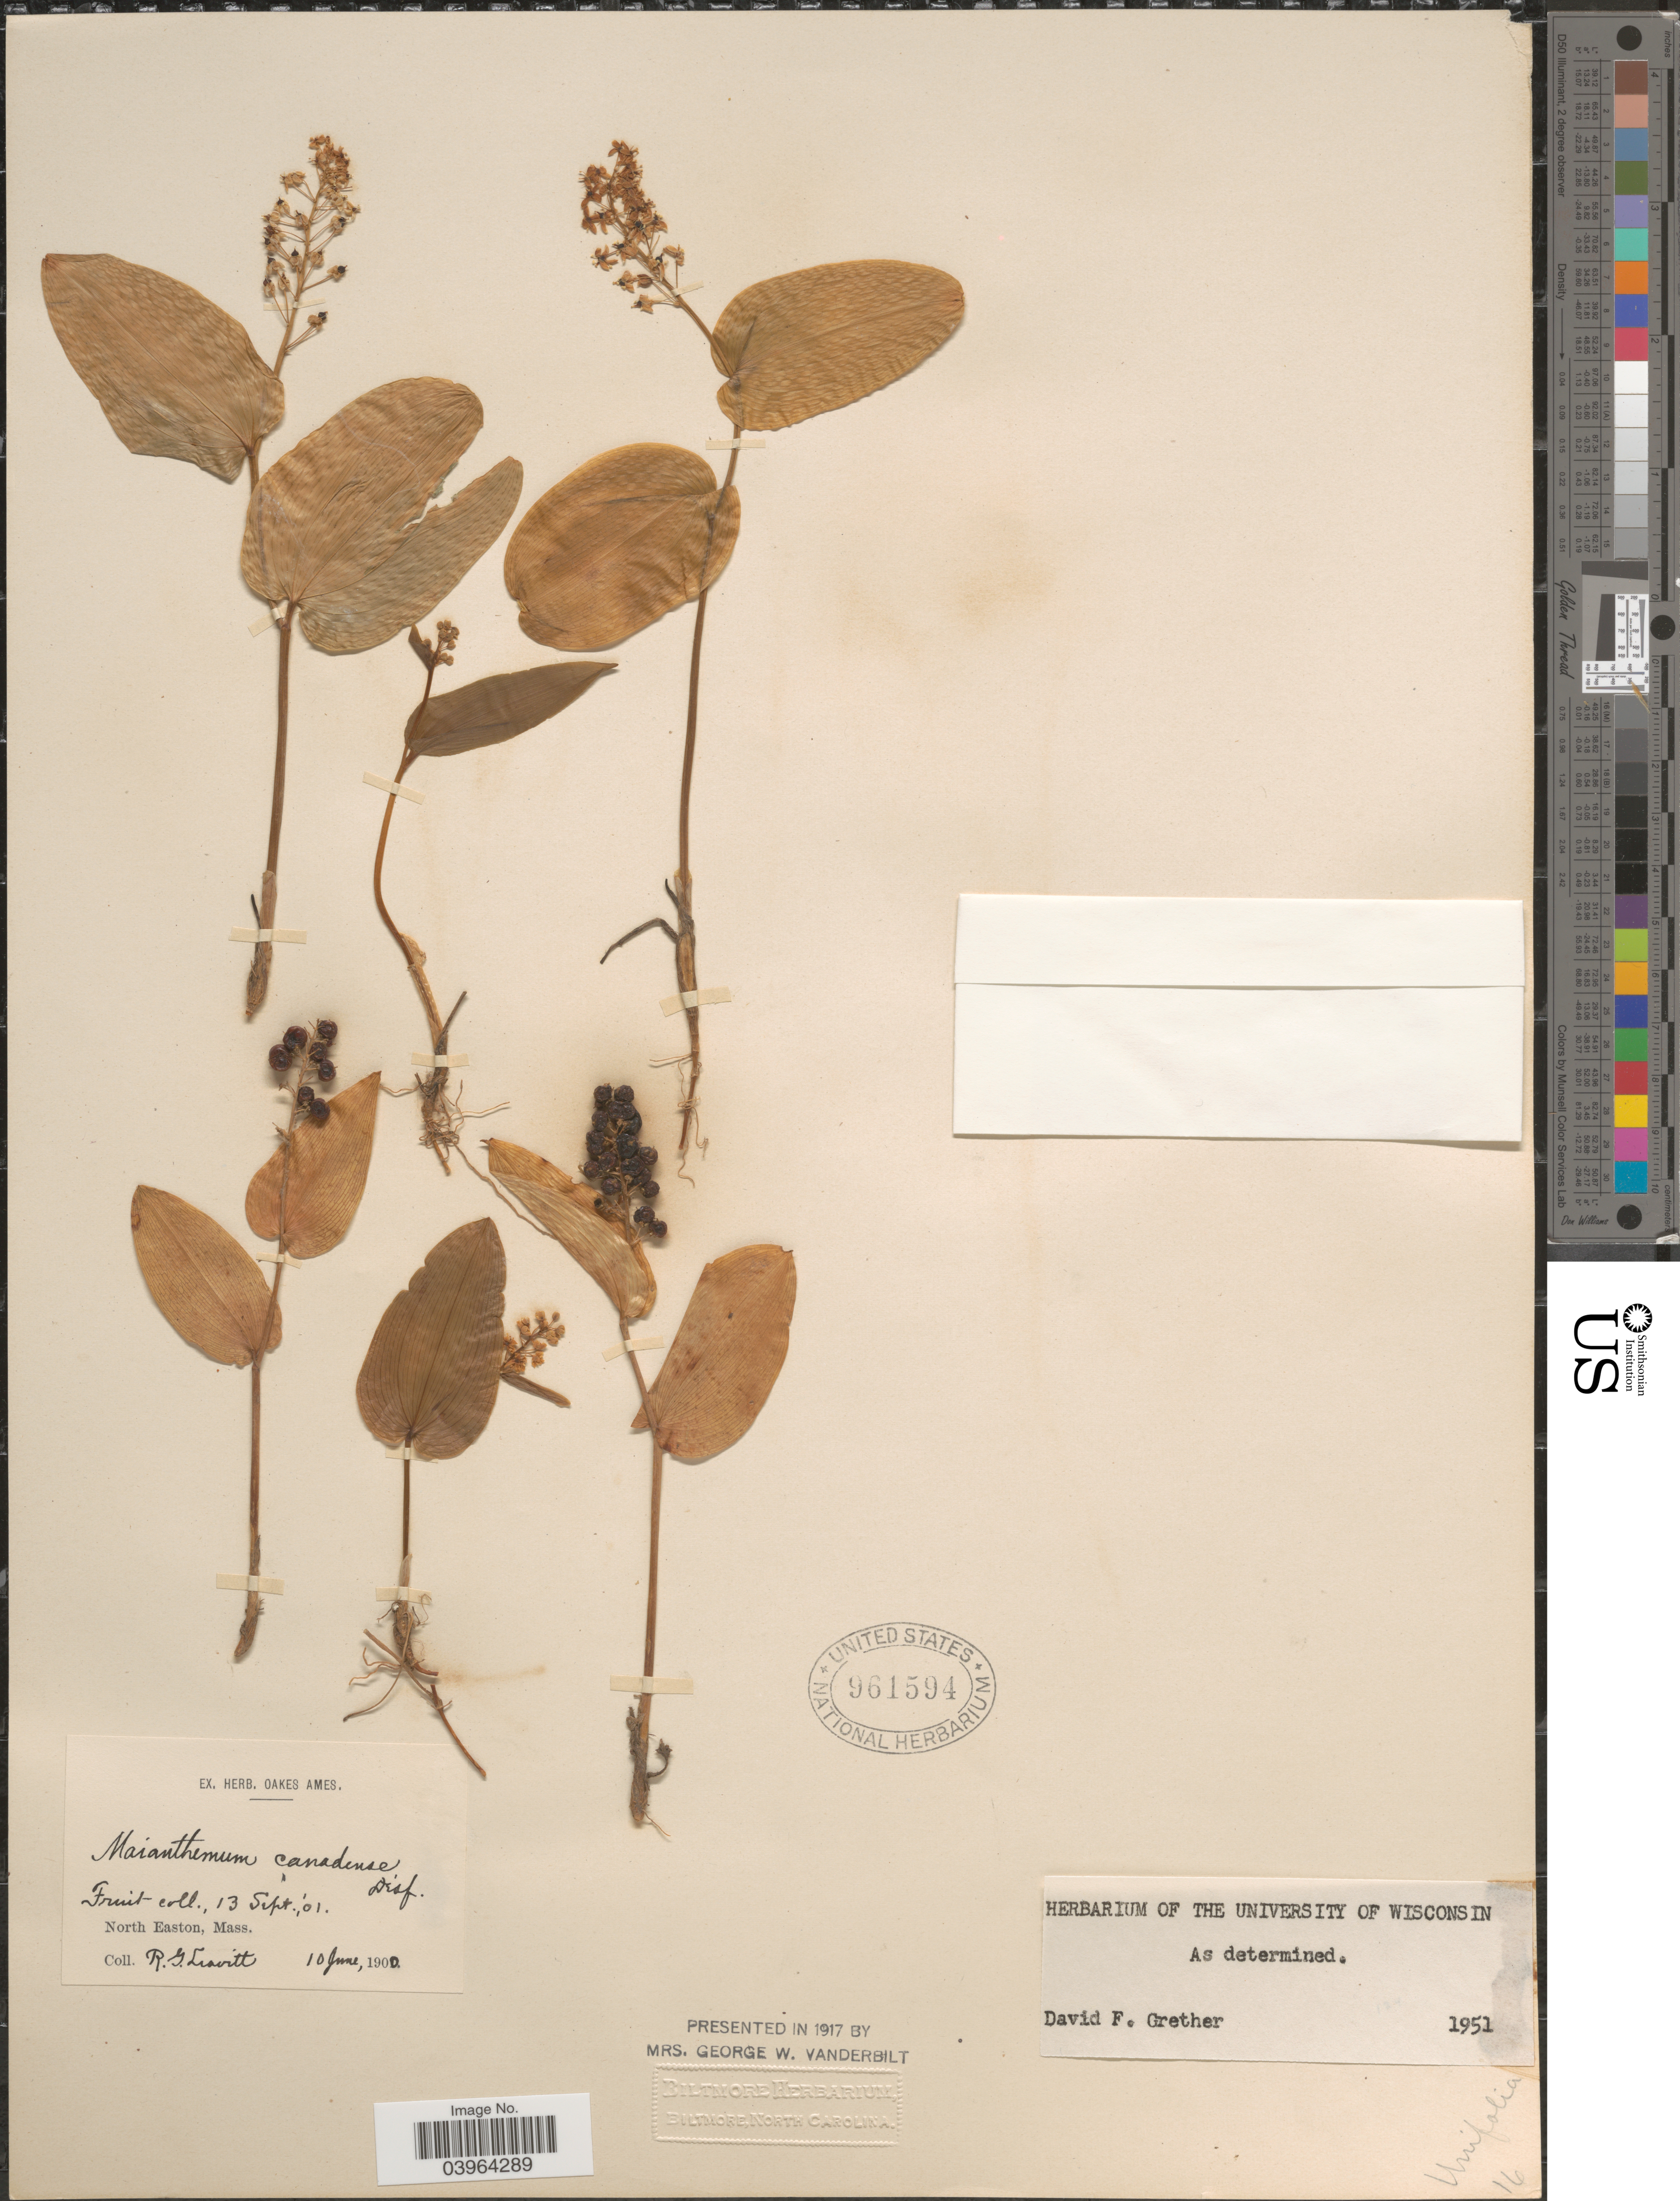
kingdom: Plantae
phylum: Tracheophyta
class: Liliopsida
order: Asparagales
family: Asparagaceae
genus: Maianthemum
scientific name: Maianthemum canadense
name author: Desf.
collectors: R. G. Leavitt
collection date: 1900-06-10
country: United States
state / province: Massachusetts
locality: North Easton.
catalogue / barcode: US 961594